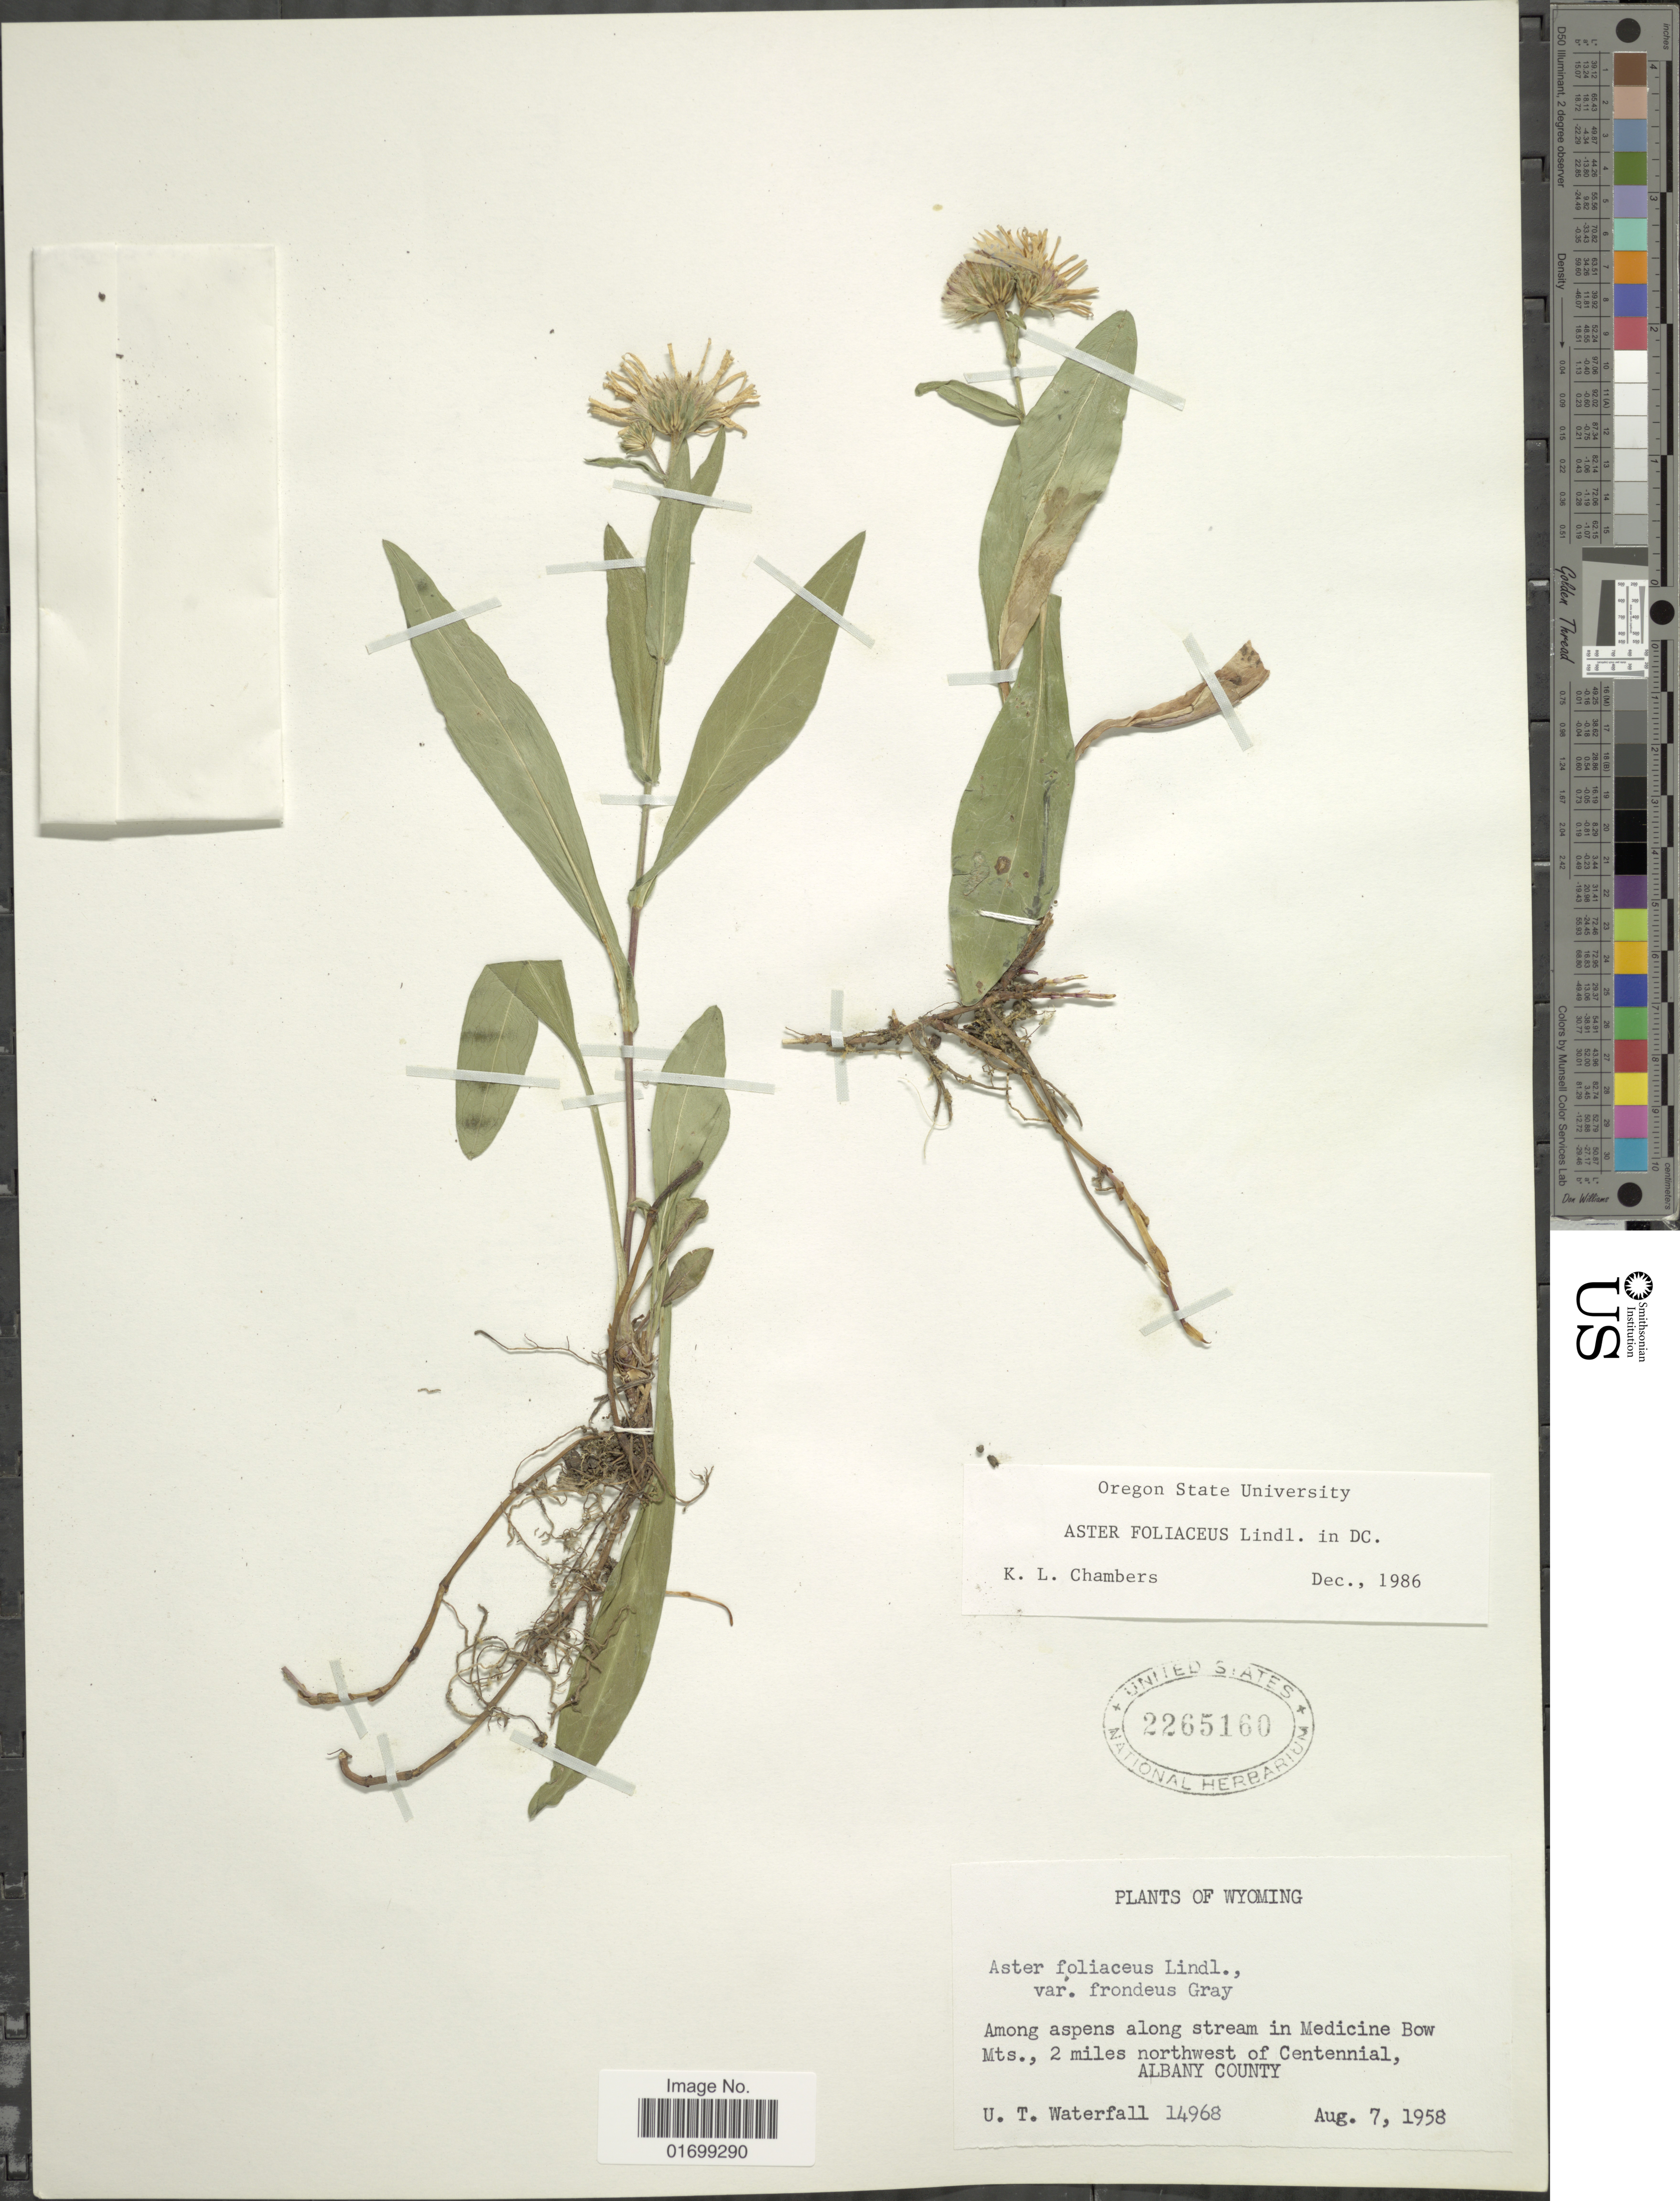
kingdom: Plantae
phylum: Tracheophyta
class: Magnoliopsida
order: Asterales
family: Asteraceae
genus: Symphyotrichum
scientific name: Symphyotrichum foliaceum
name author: (Lindl. ex DC.) G.L. Nesom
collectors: U. T. Waterfall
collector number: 14968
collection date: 1958-08-07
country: United States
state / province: Wyoming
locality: Among apens along stream in Medicine Bow Mts., 2 miles northwest of Centennial, Albany County.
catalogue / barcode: US 2265160